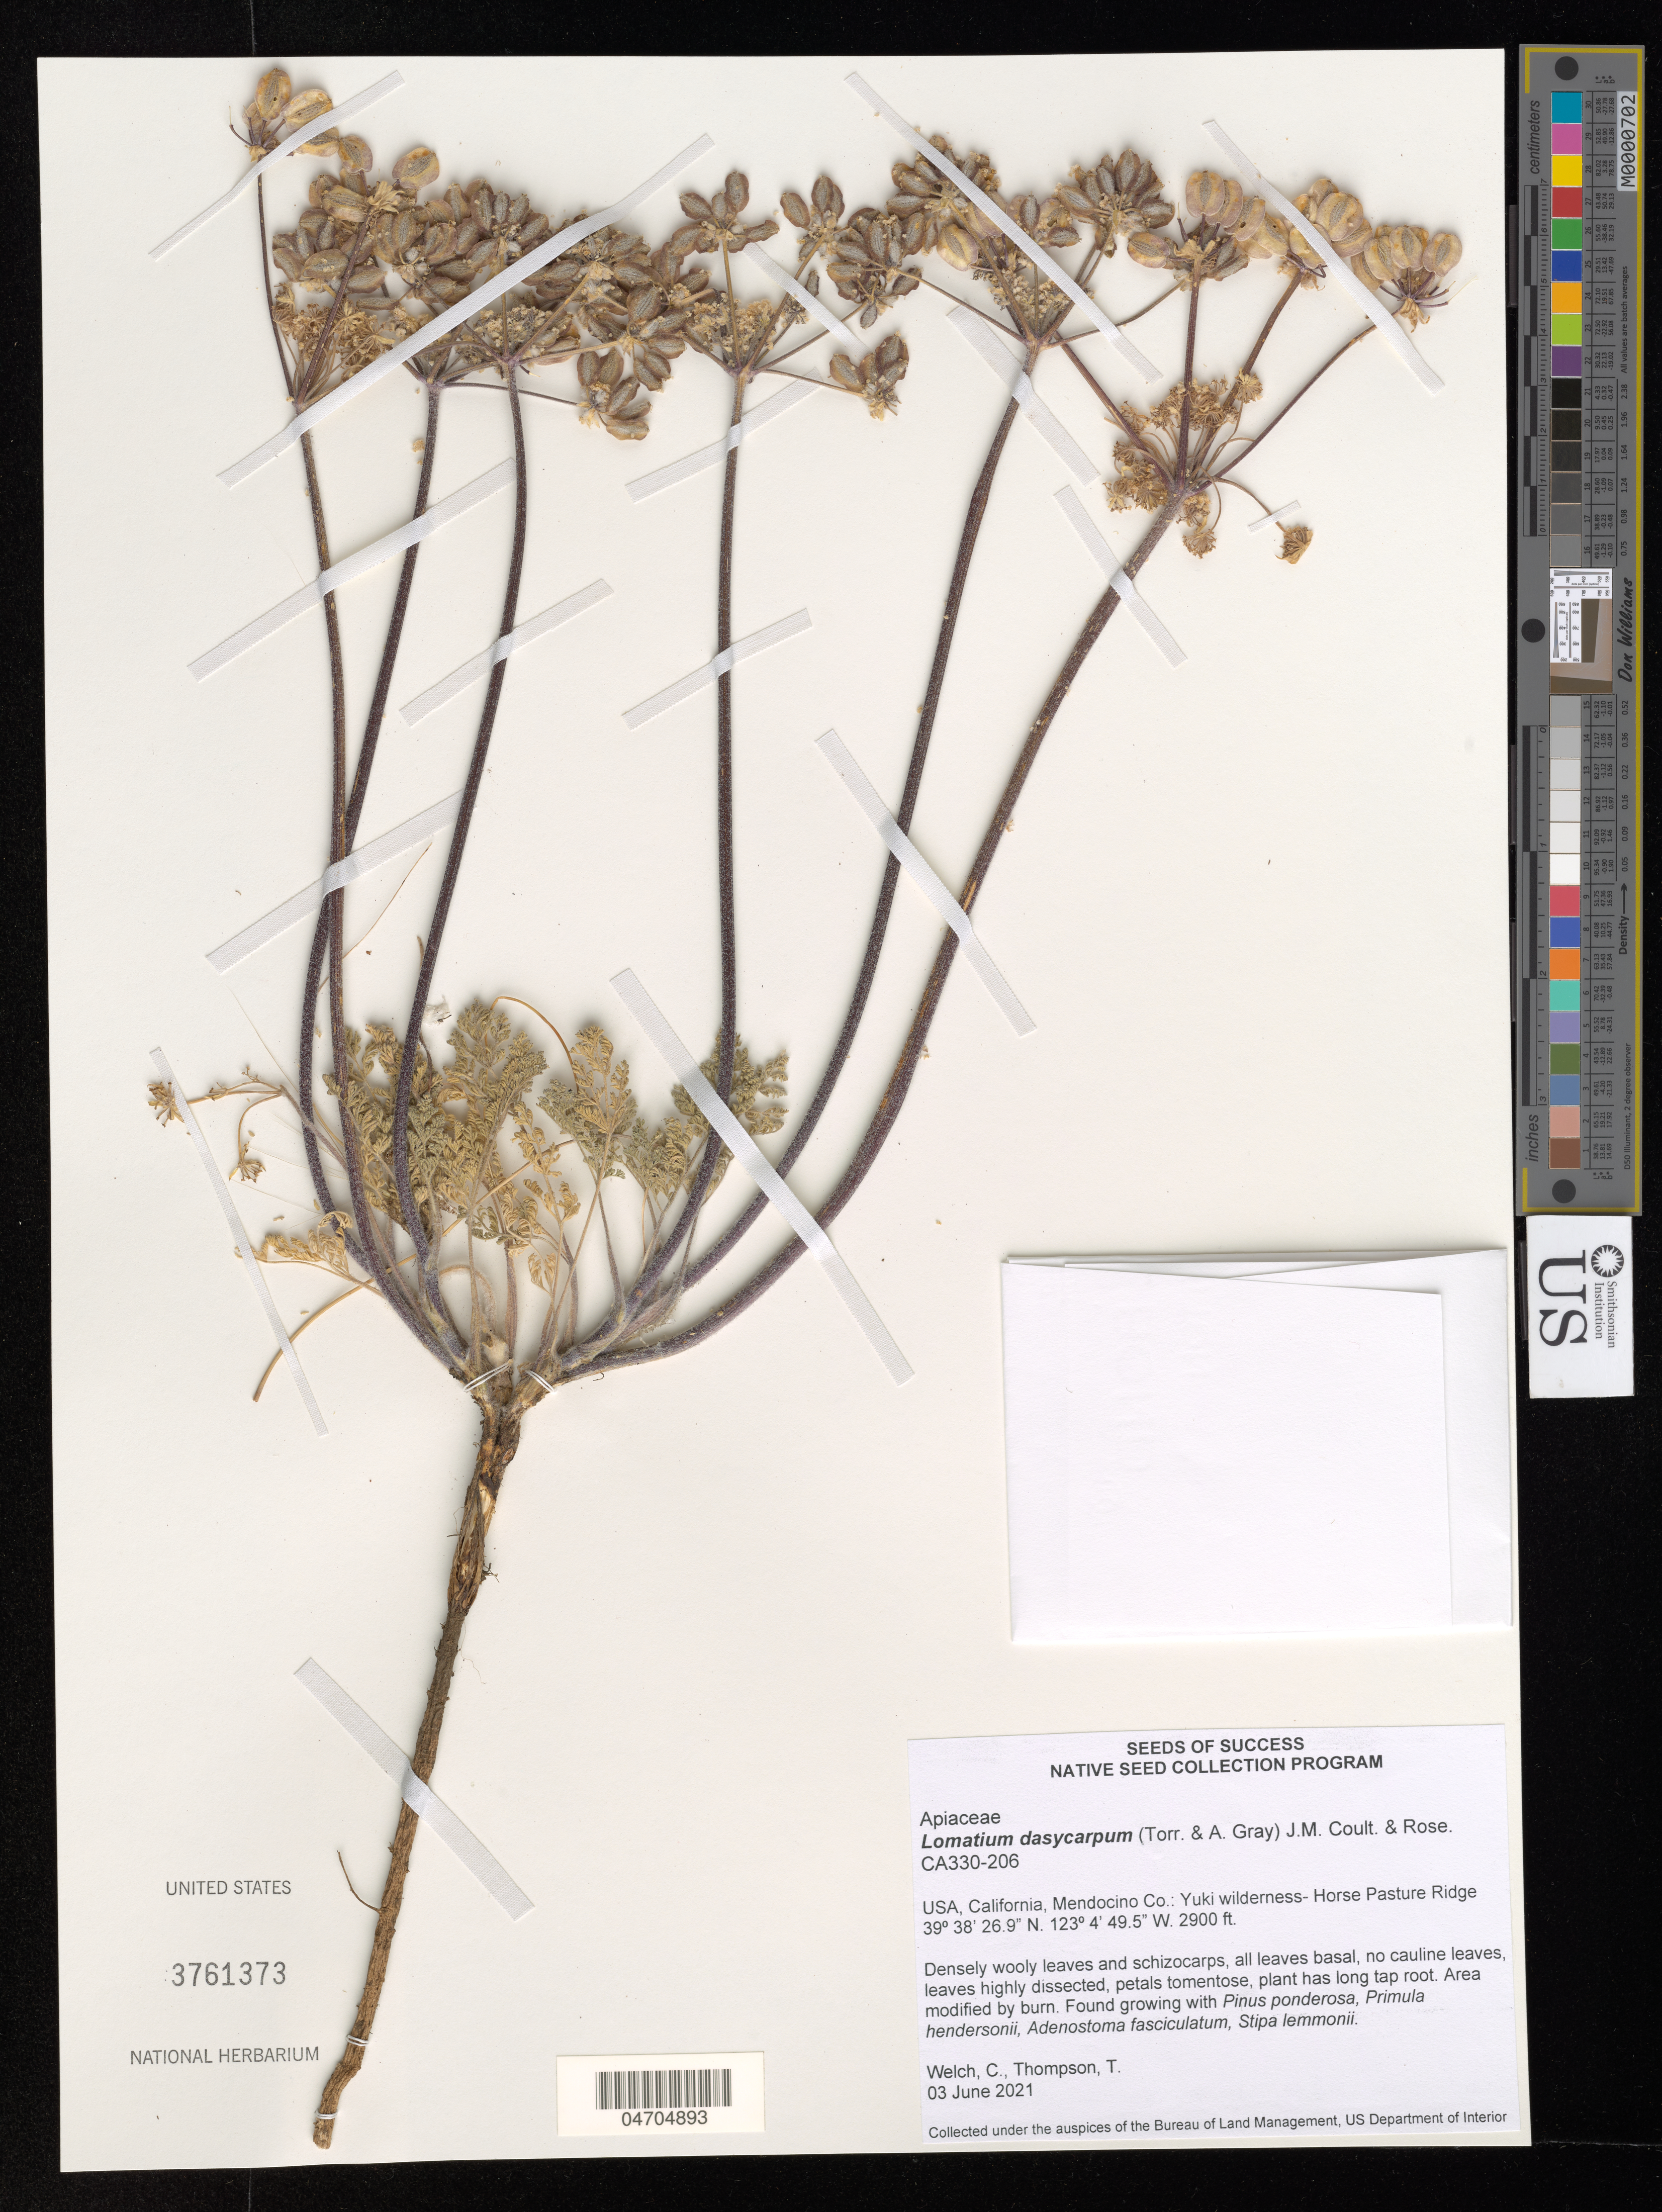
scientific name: Dasyacarpum sp.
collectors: C. Welch & T. Thompson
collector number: CA330-206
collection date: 2021-06-03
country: United States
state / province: California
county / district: Mendocino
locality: Mendocino Co.: Yuki wilderness-Horse Pasture Ridge.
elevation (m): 884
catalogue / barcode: US 3761373